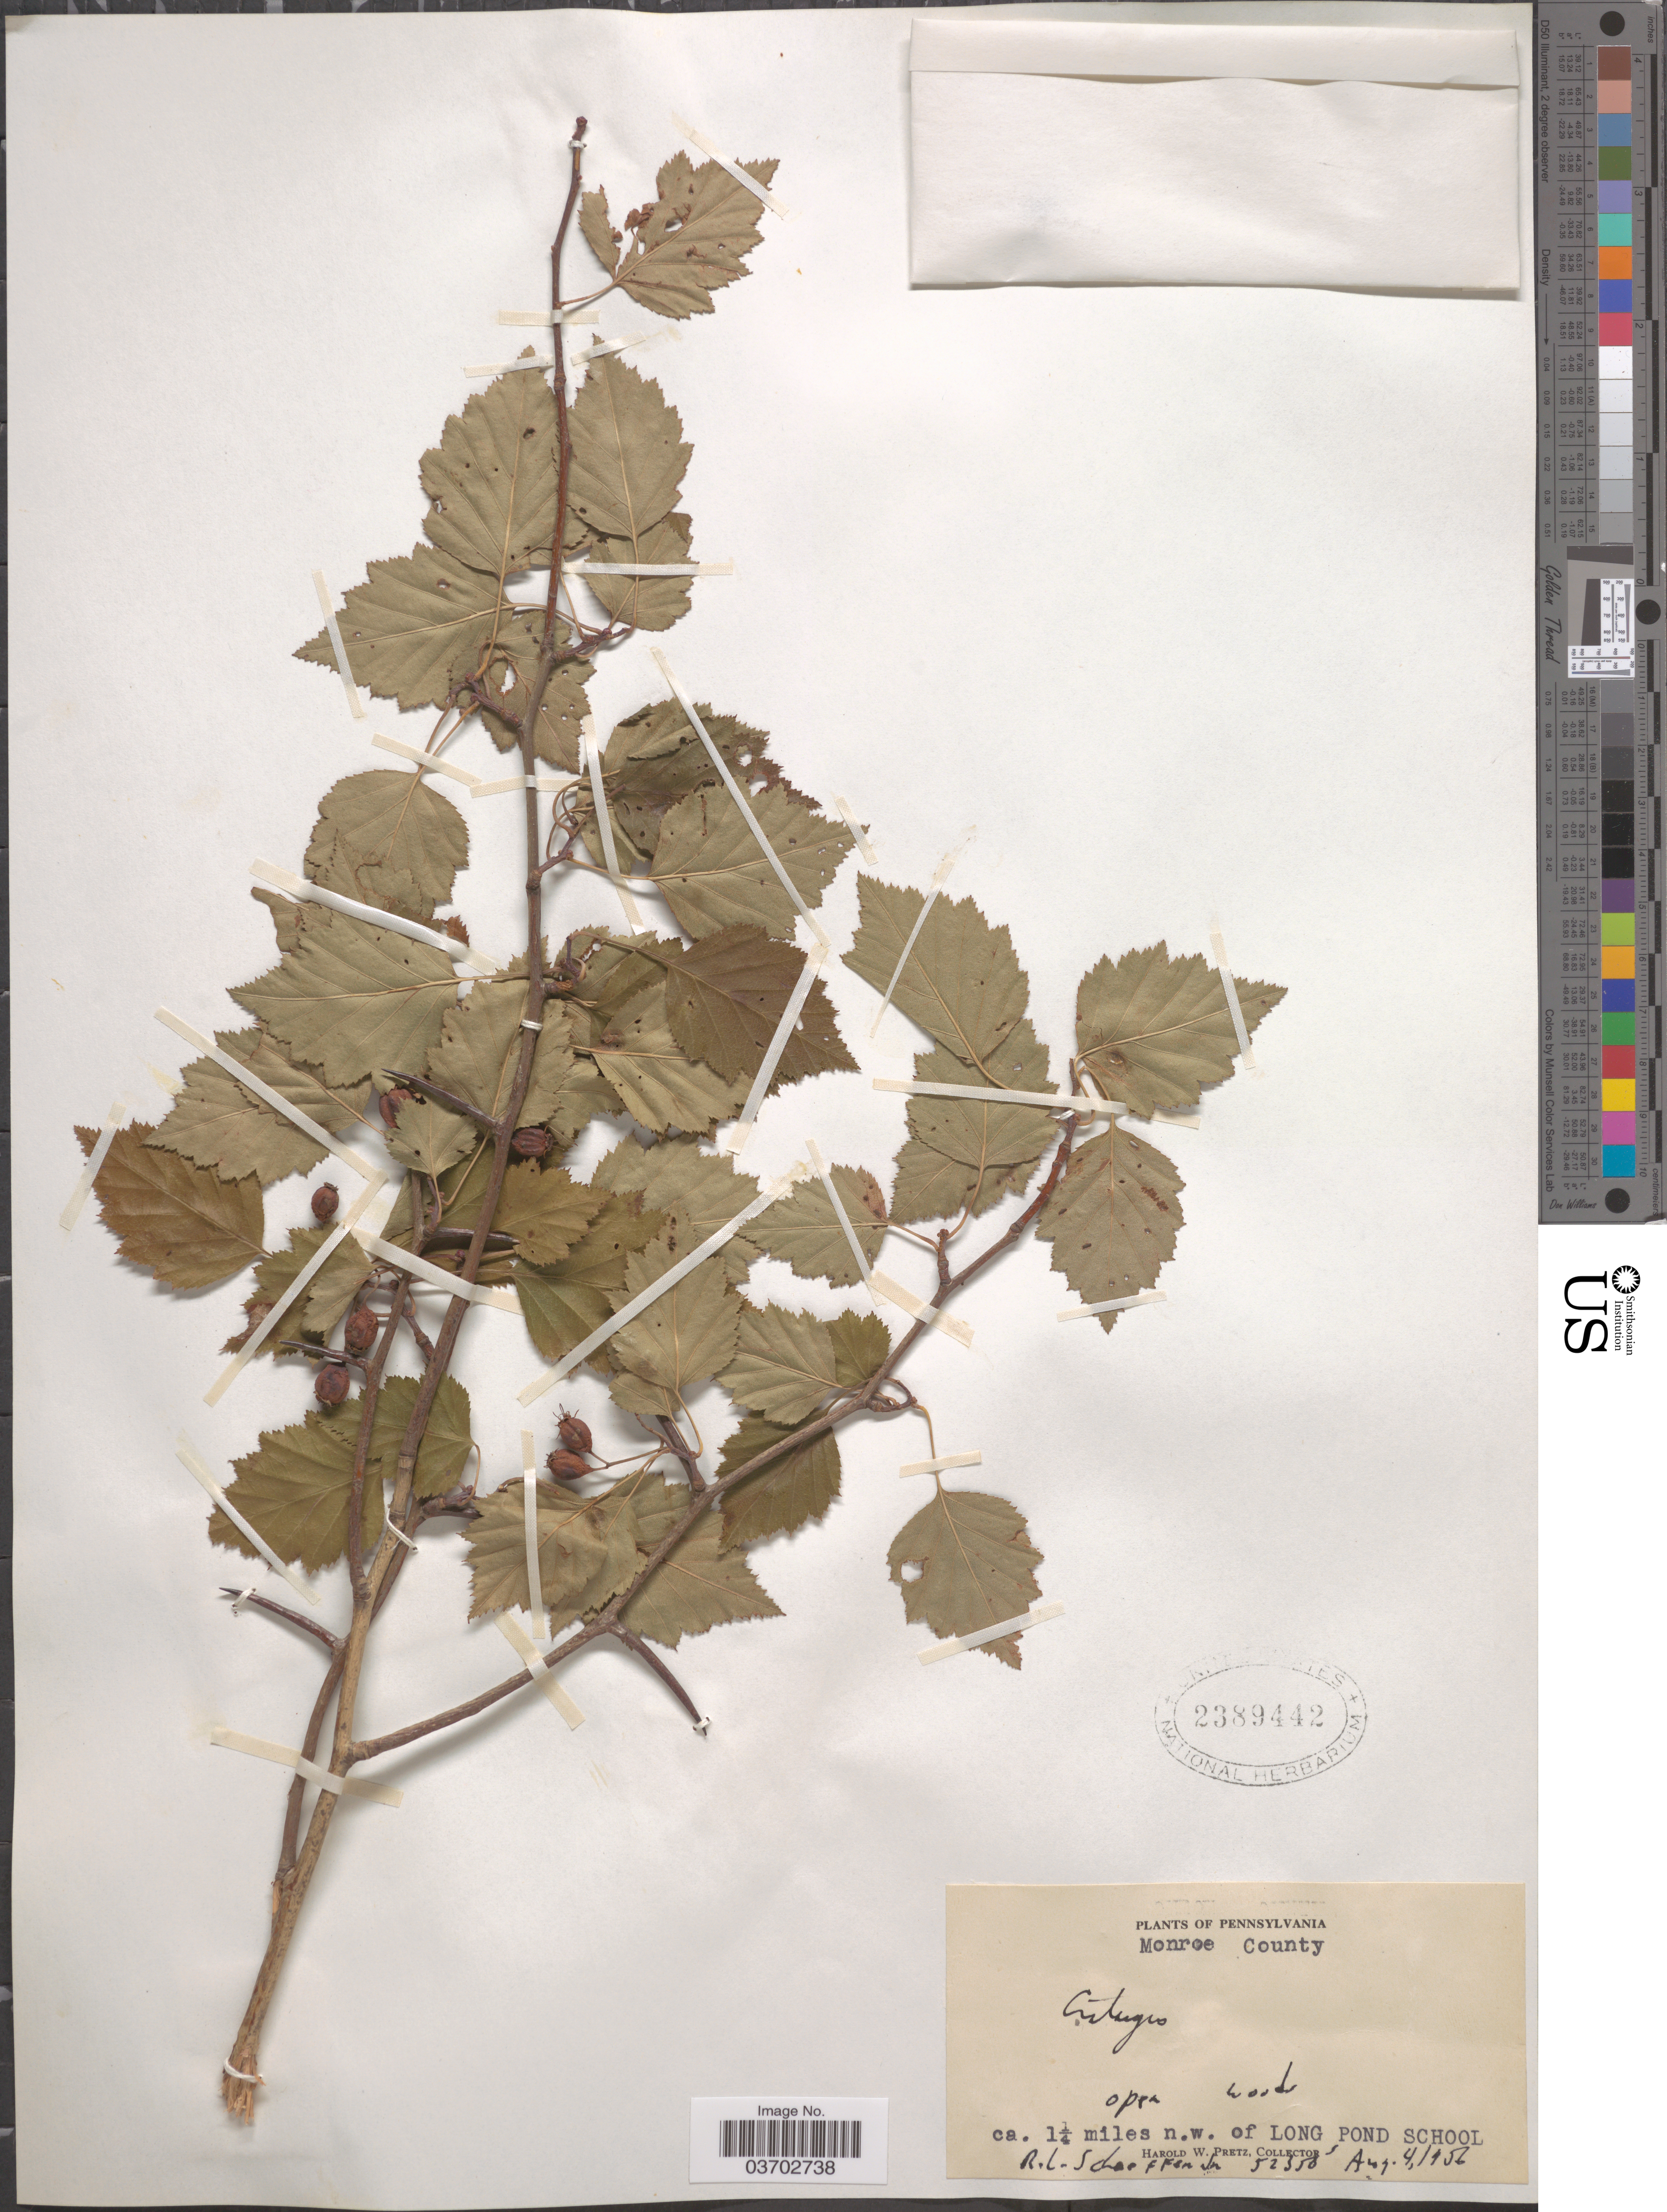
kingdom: Plantae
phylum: Tracheophyta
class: Magnoliopsida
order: Rosales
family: Rosaceae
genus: Crataegus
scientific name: Crataegus sp.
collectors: H. W. Pretz & R. L. Schaeffer Jr.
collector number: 52358*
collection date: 1956-08-04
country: United States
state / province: Pennsylvania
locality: Monroe County. Ca. 1 1/4 miles n.w. of Long Pond School.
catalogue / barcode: US 2389442